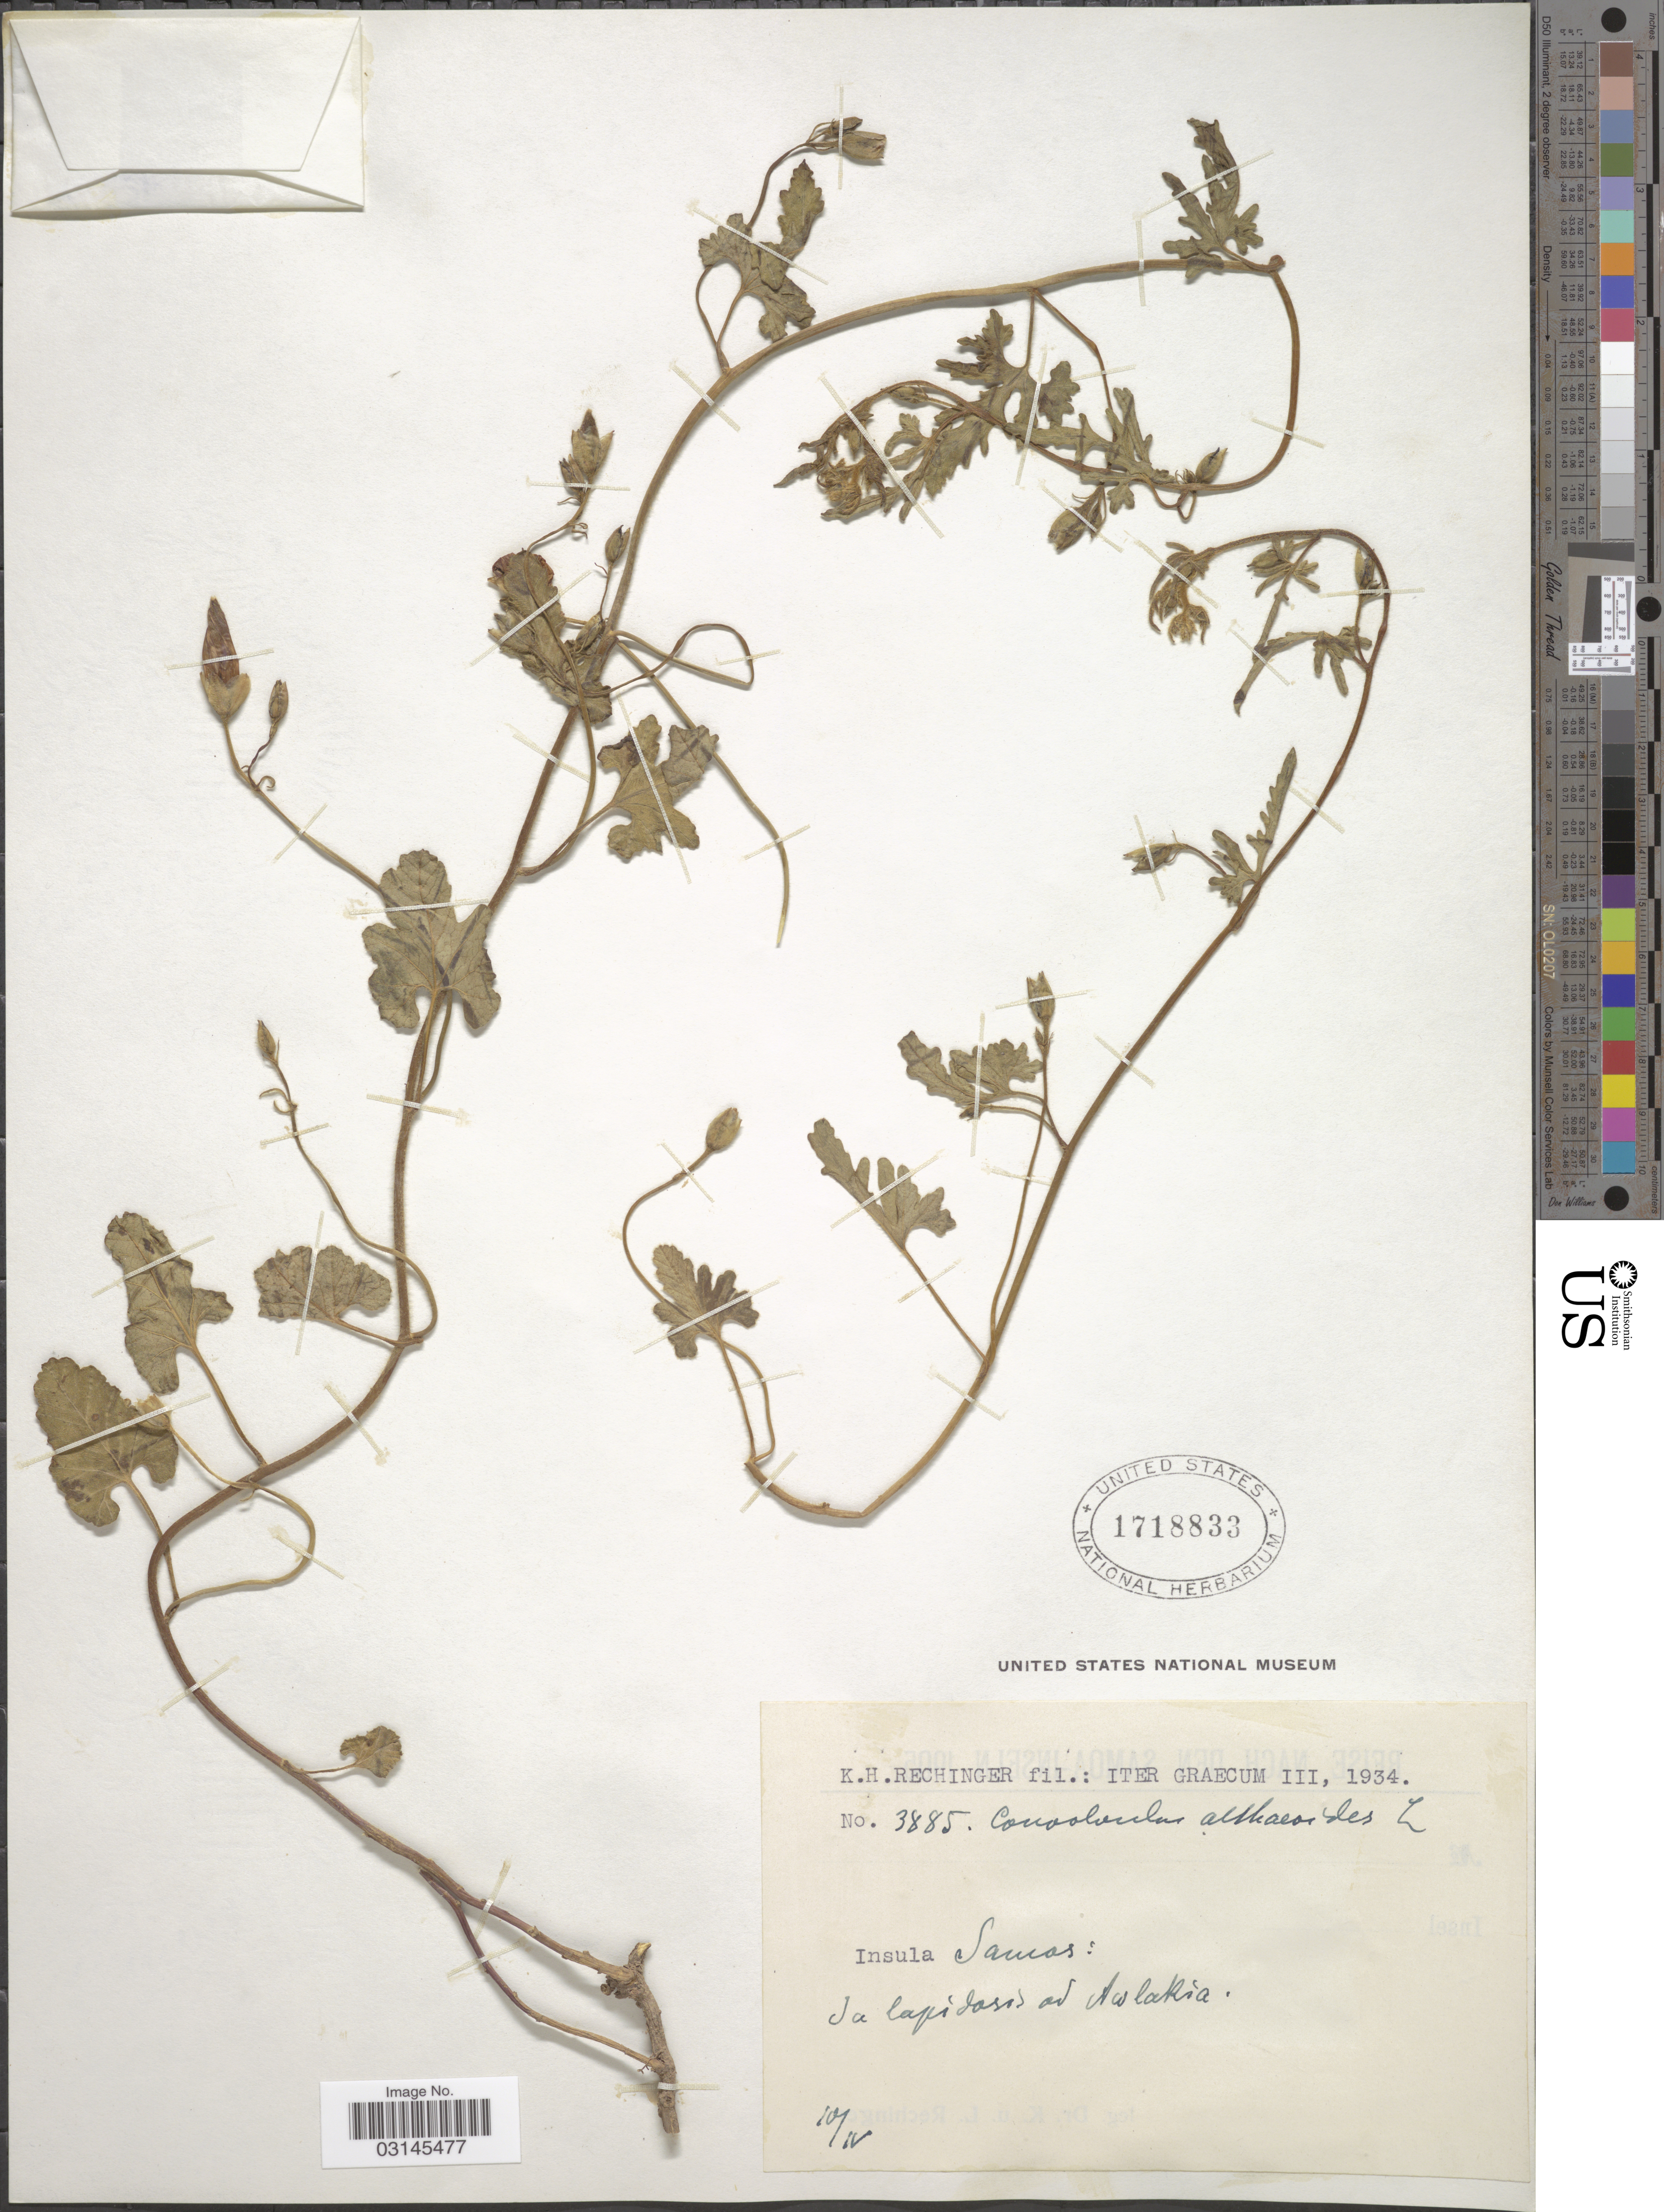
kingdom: Plantae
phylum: Tracheophyta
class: Magnoliopsida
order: Solanales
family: Convolvulaceae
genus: Convolvulus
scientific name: Convolvulus althaeoides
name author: L.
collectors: K. H. Rechinger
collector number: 3885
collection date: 1934-04-10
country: Greece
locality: Iter Graecum. Insula Samar: In lapidosis ad Awlakia.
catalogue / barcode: US 1718833